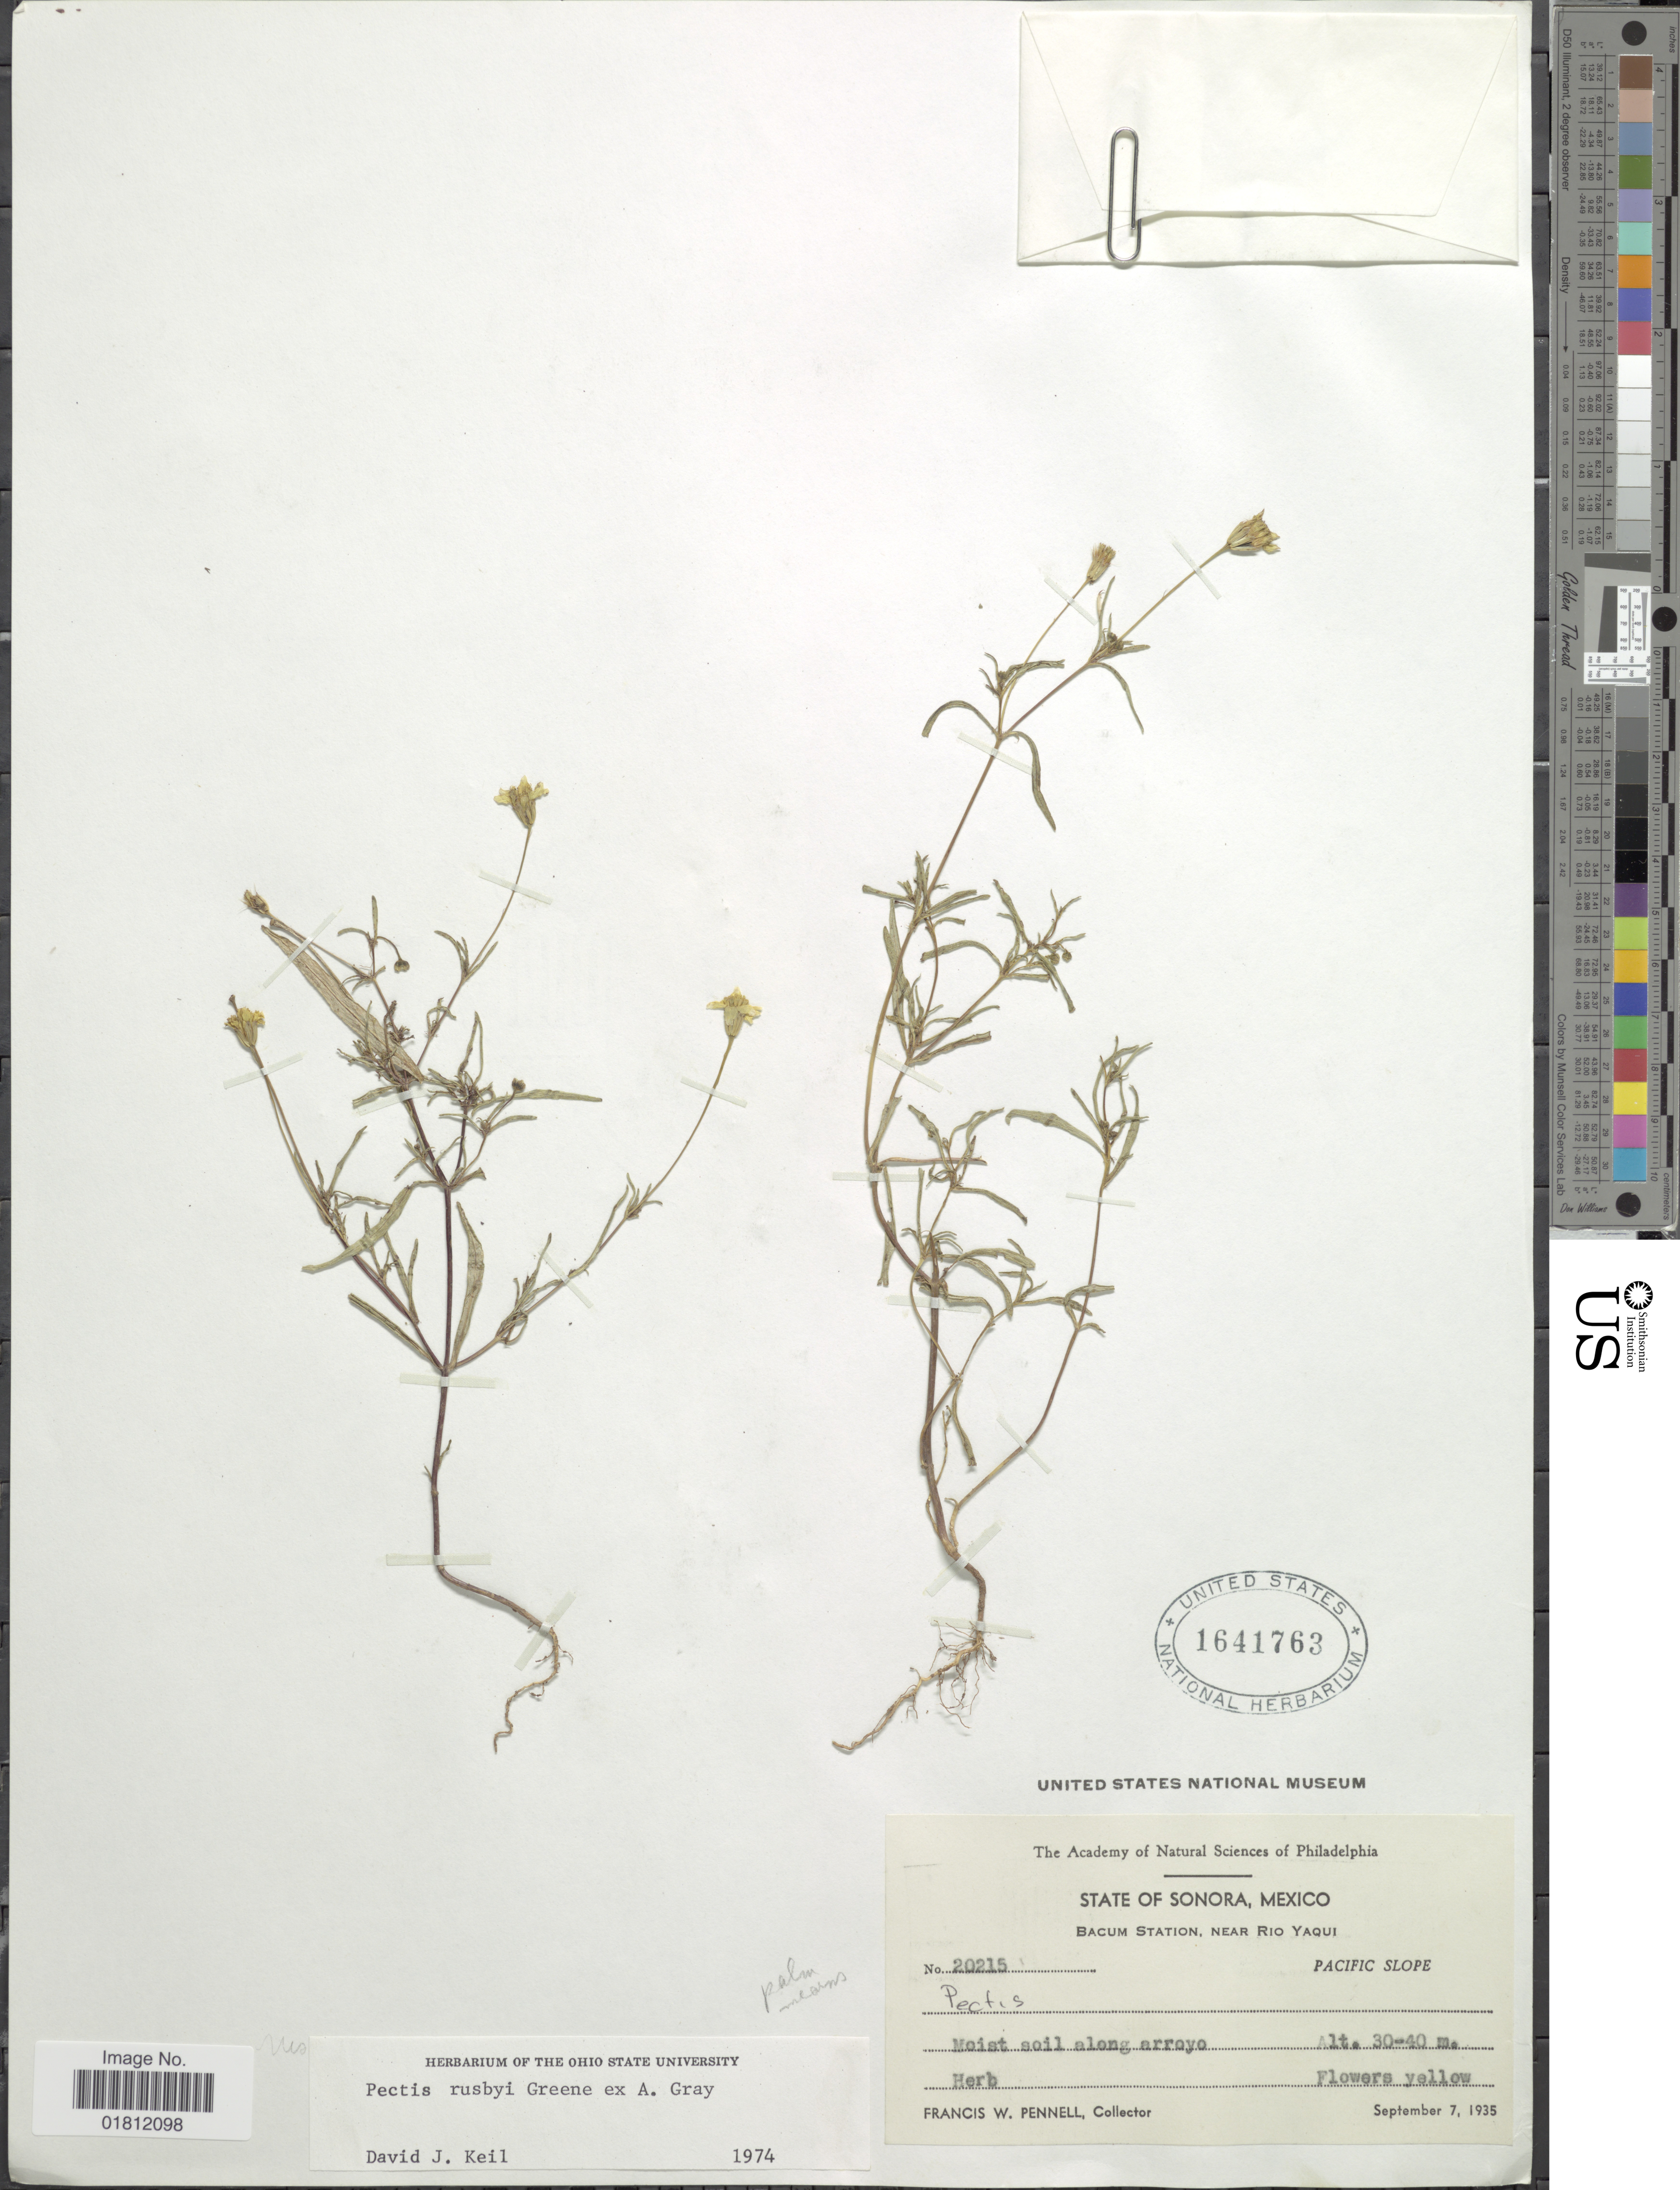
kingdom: Plantae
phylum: Tracheophyta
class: Magnoliopsida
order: Asterales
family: Asteraceae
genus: Pectis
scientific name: Pectis rusbyi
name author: Greene ex A. Gray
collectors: F. W. Pennell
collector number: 20215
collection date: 1935-09-07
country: Mexico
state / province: Sonora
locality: State of Sonora, Mexico. Bacum Station, near Rio Yaqui. Pacific slope.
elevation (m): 30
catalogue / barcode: US 1641763